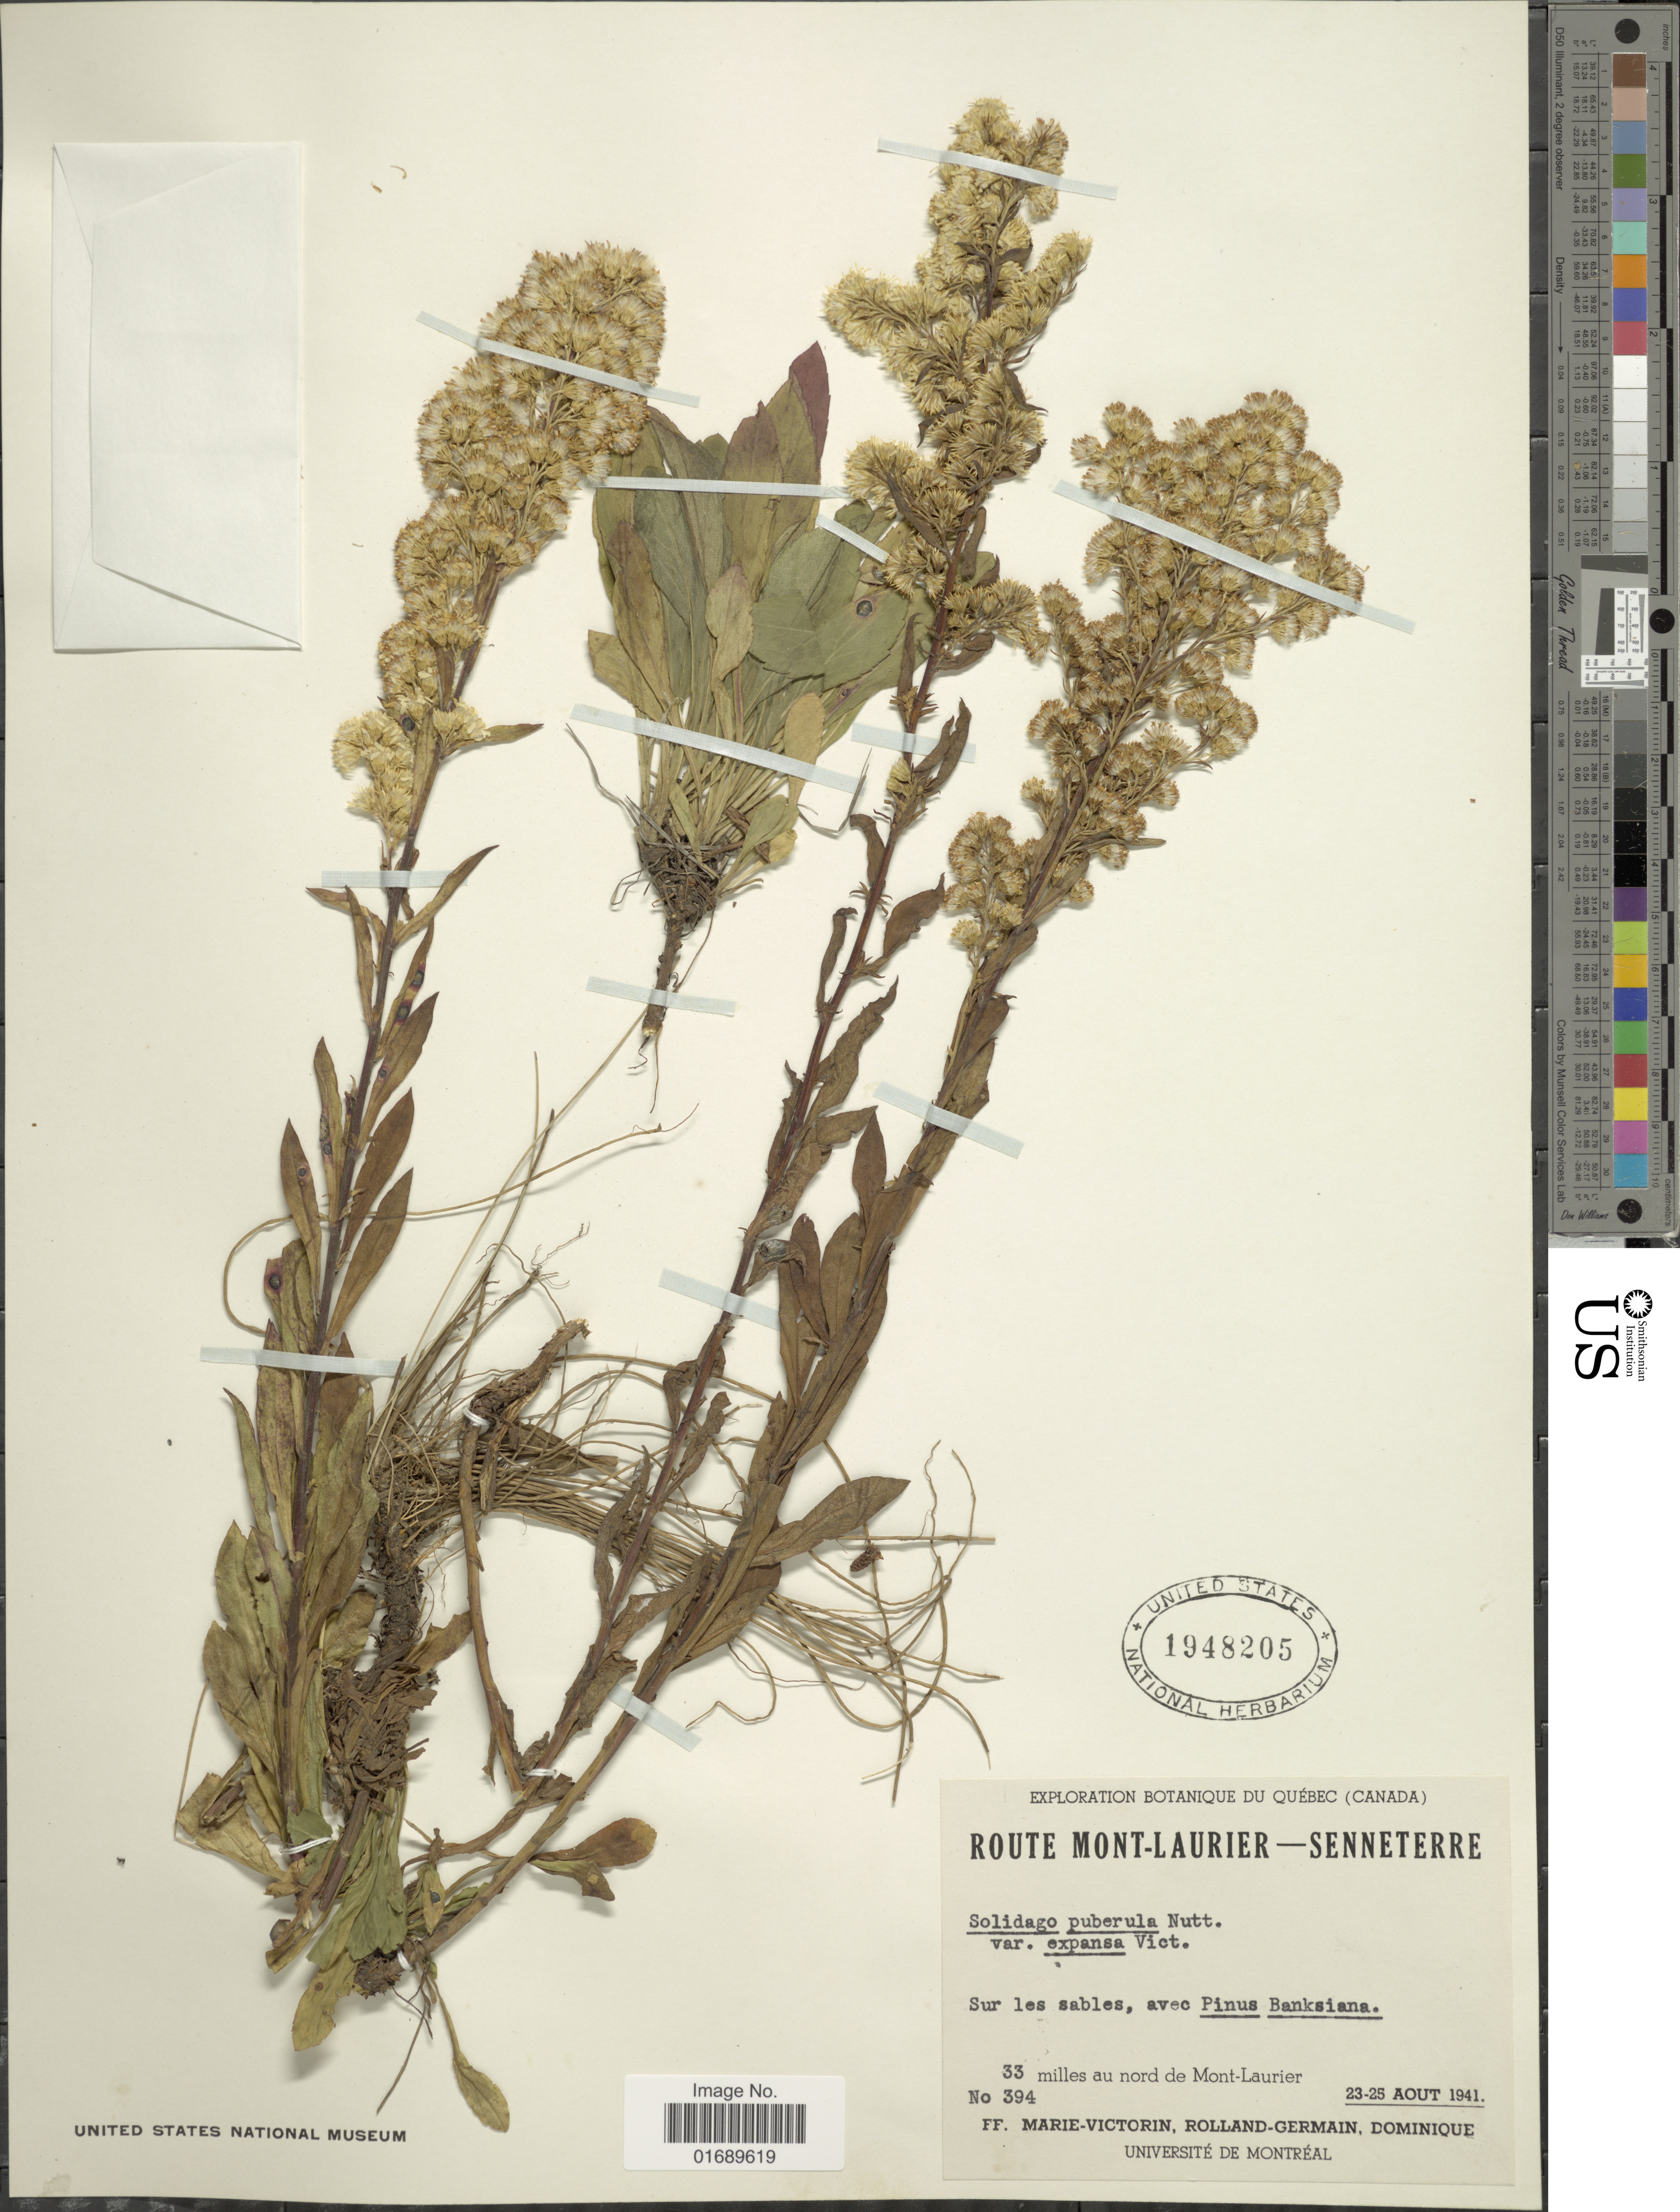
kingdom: Plantae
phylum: Tracheophyta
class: Magnoliopsida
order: Asterales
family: Asteraceae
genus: Solidago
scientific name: Solidago puberula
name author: Nutt.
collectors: Fr. Marie-Victorin, Rolland-Germain & Dominique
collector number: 394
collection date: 1941-08-23/1941-08-25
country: Canada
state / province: Quebec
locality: Route Mont-Laurier-Senneterre, Sur les sables, 33 miles au nord de Mont-Laurier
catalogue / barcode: US 1948205